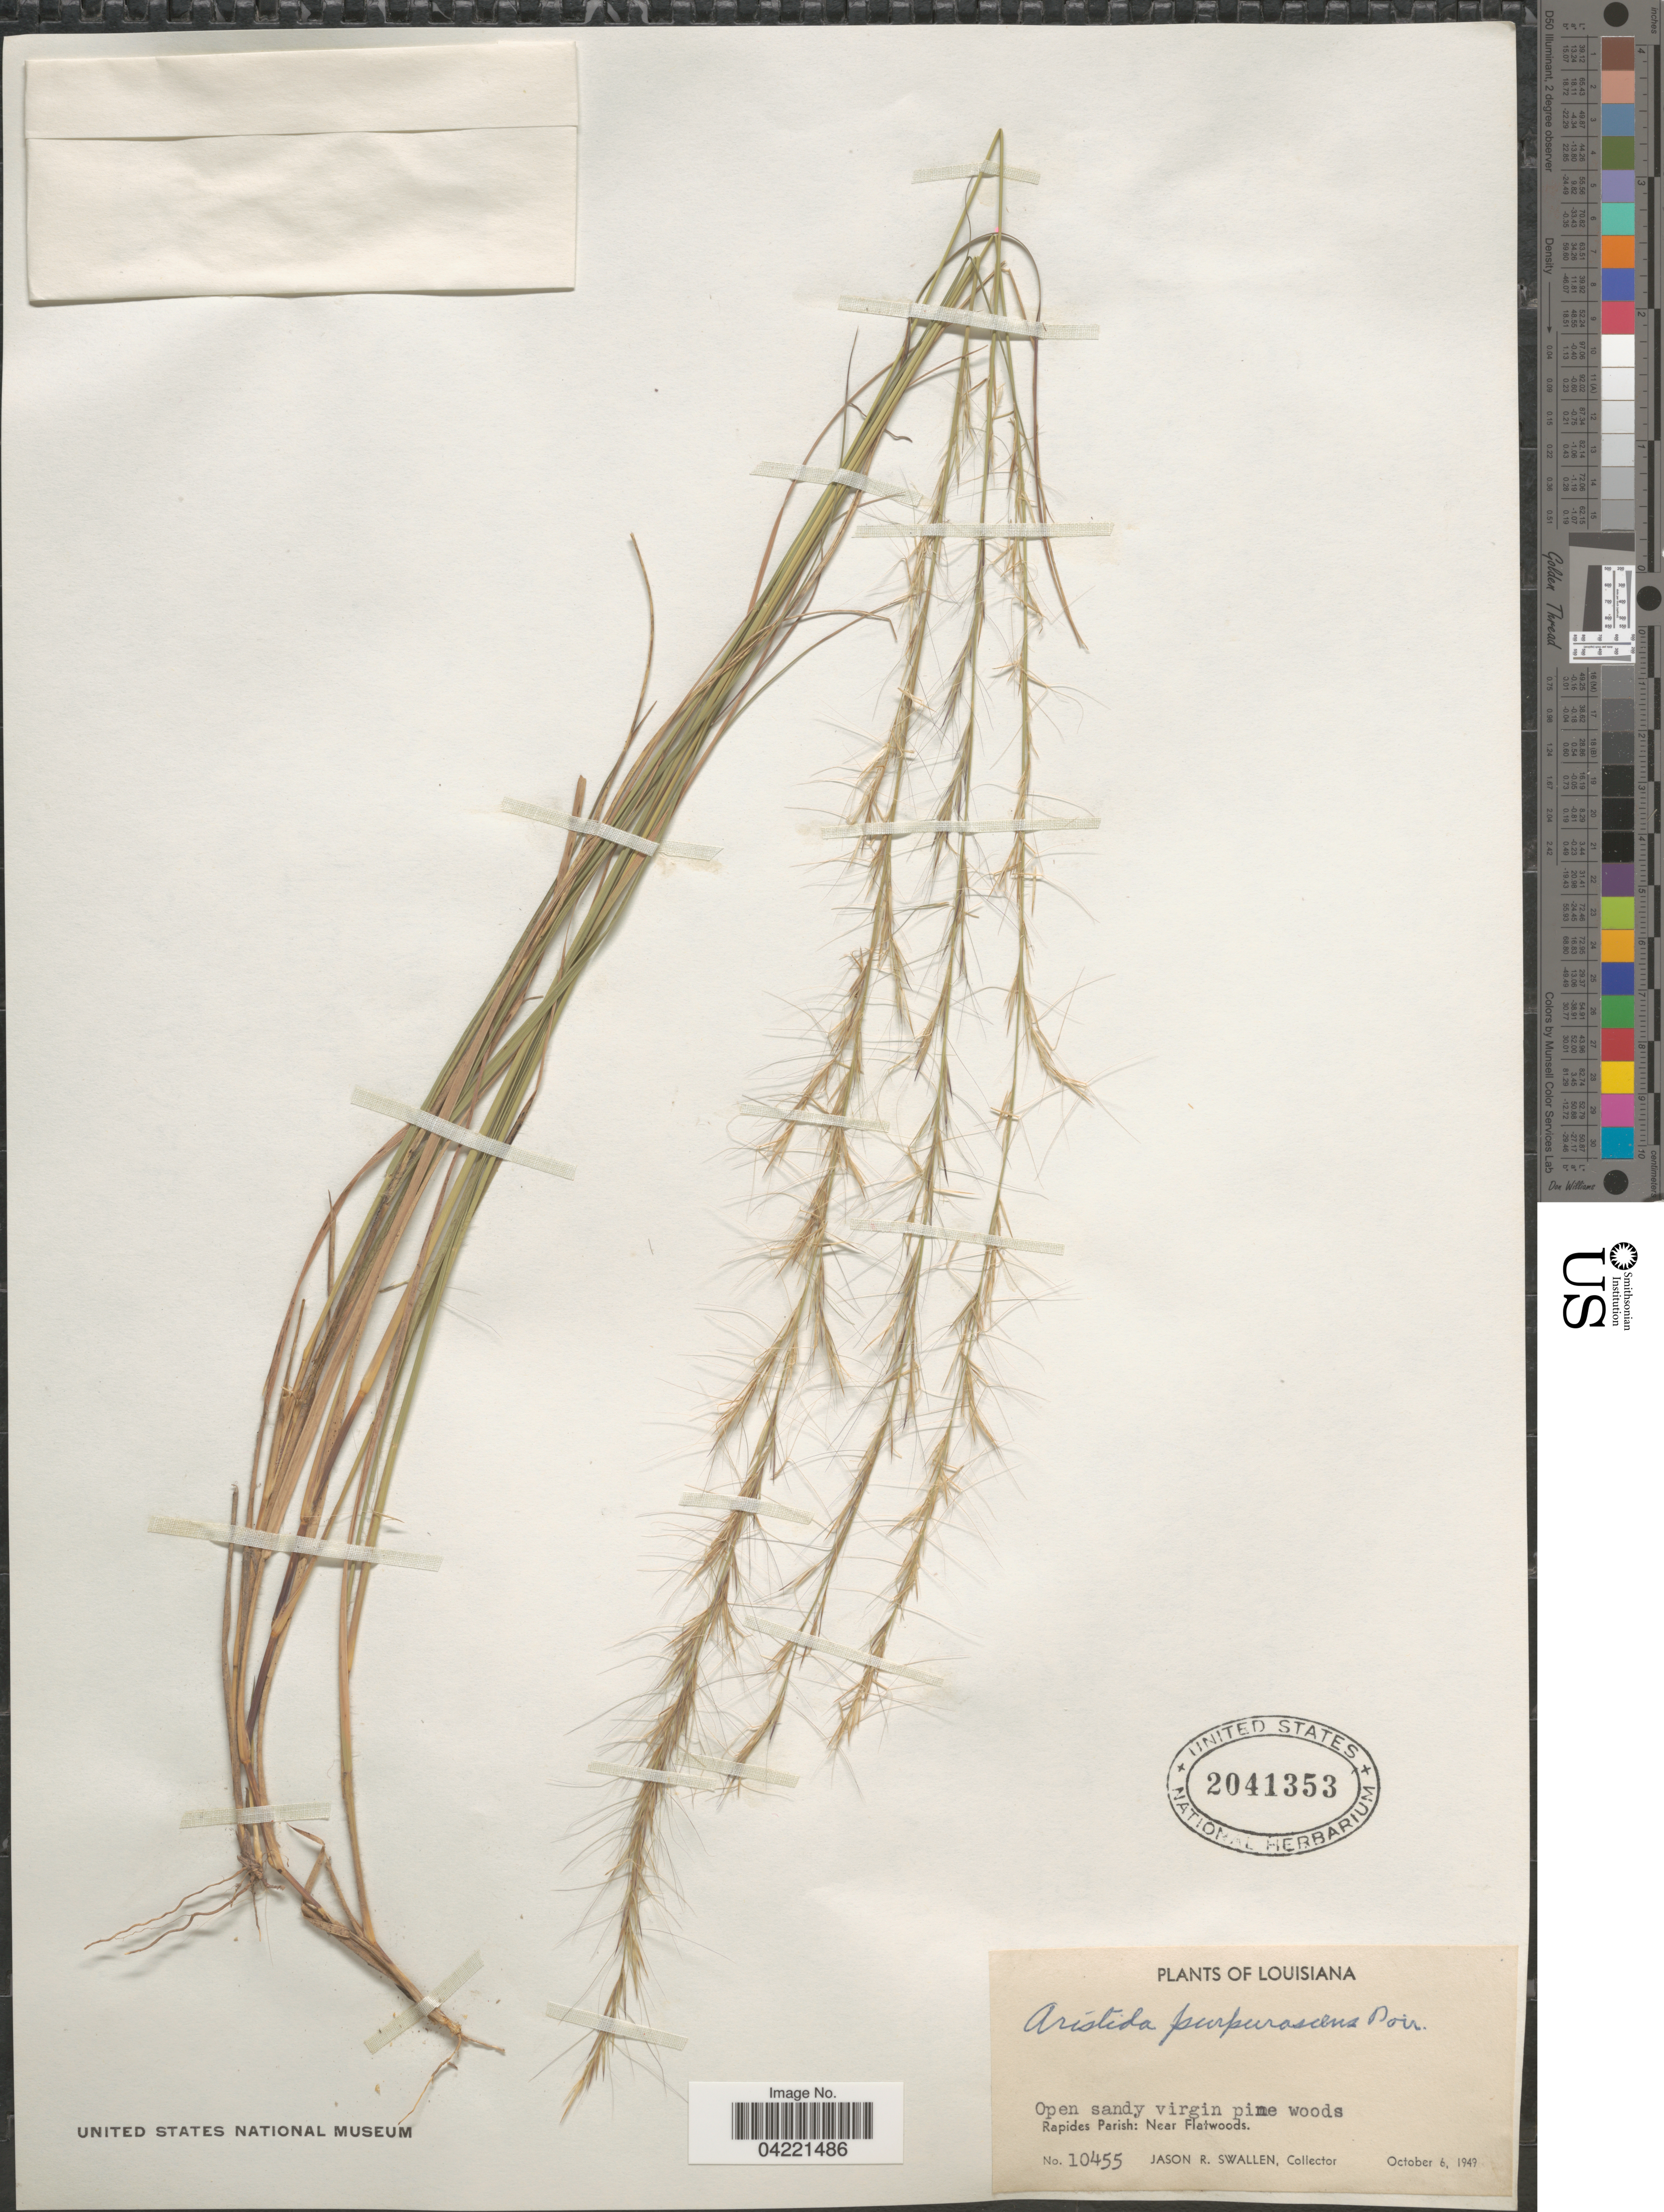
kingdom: Plantae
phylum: Tracheophyta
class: Liliopsida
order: Poales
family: Poaceae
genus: Aristida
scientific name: Aristida purpurascens var. purpurescens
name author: Poir.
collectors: J. R. Swallen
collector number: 10455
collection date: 1949-10-06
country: United States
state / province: Louisiana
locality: Open sandy virgin pine woods Rapides Parish: Near Flatwoods.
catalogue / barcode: US 2041353